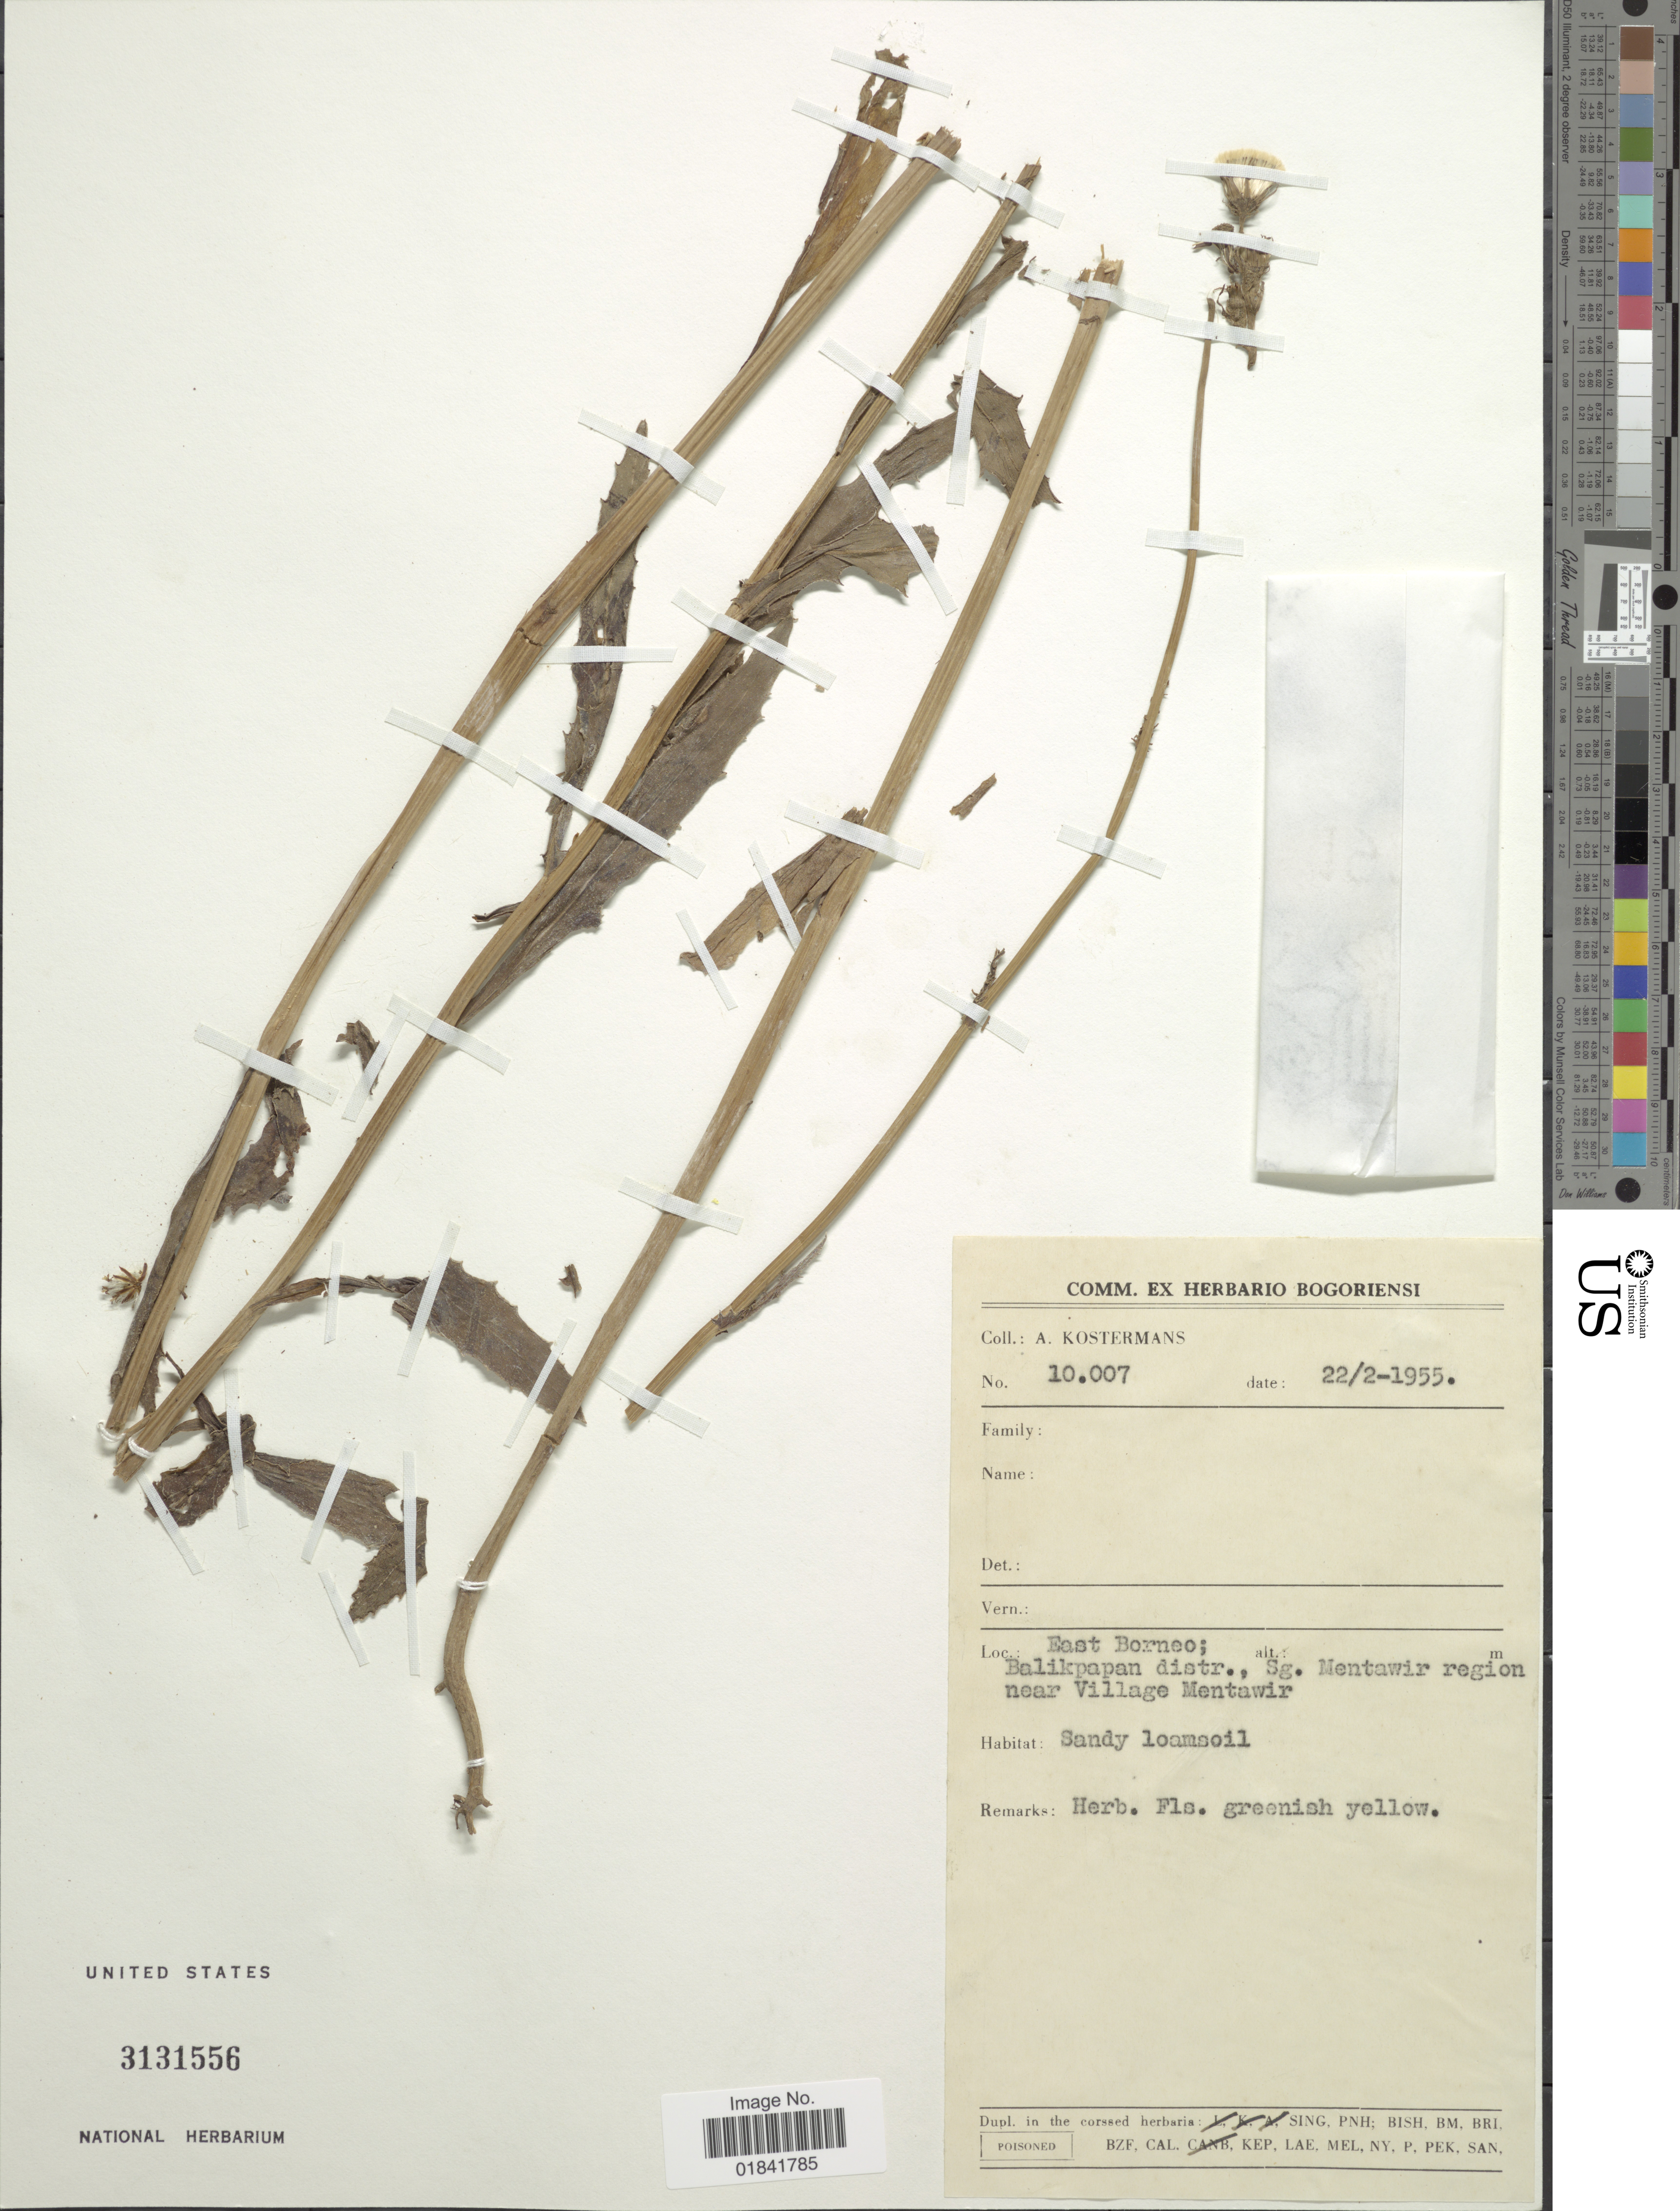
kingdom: Plantae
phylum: Tracheophyta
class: Magnoliopsida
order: Asterales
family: Asteraceae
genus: Senecio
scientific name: Senecio sp.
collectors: A. J. G. Kostermans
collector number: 10007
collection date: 1955-02-22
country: Indonesia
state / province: Kalimantan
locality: East Borneo; Balikpapan distr., Sg. Mentawir region near Village Mentawir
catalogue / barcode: US 3131556